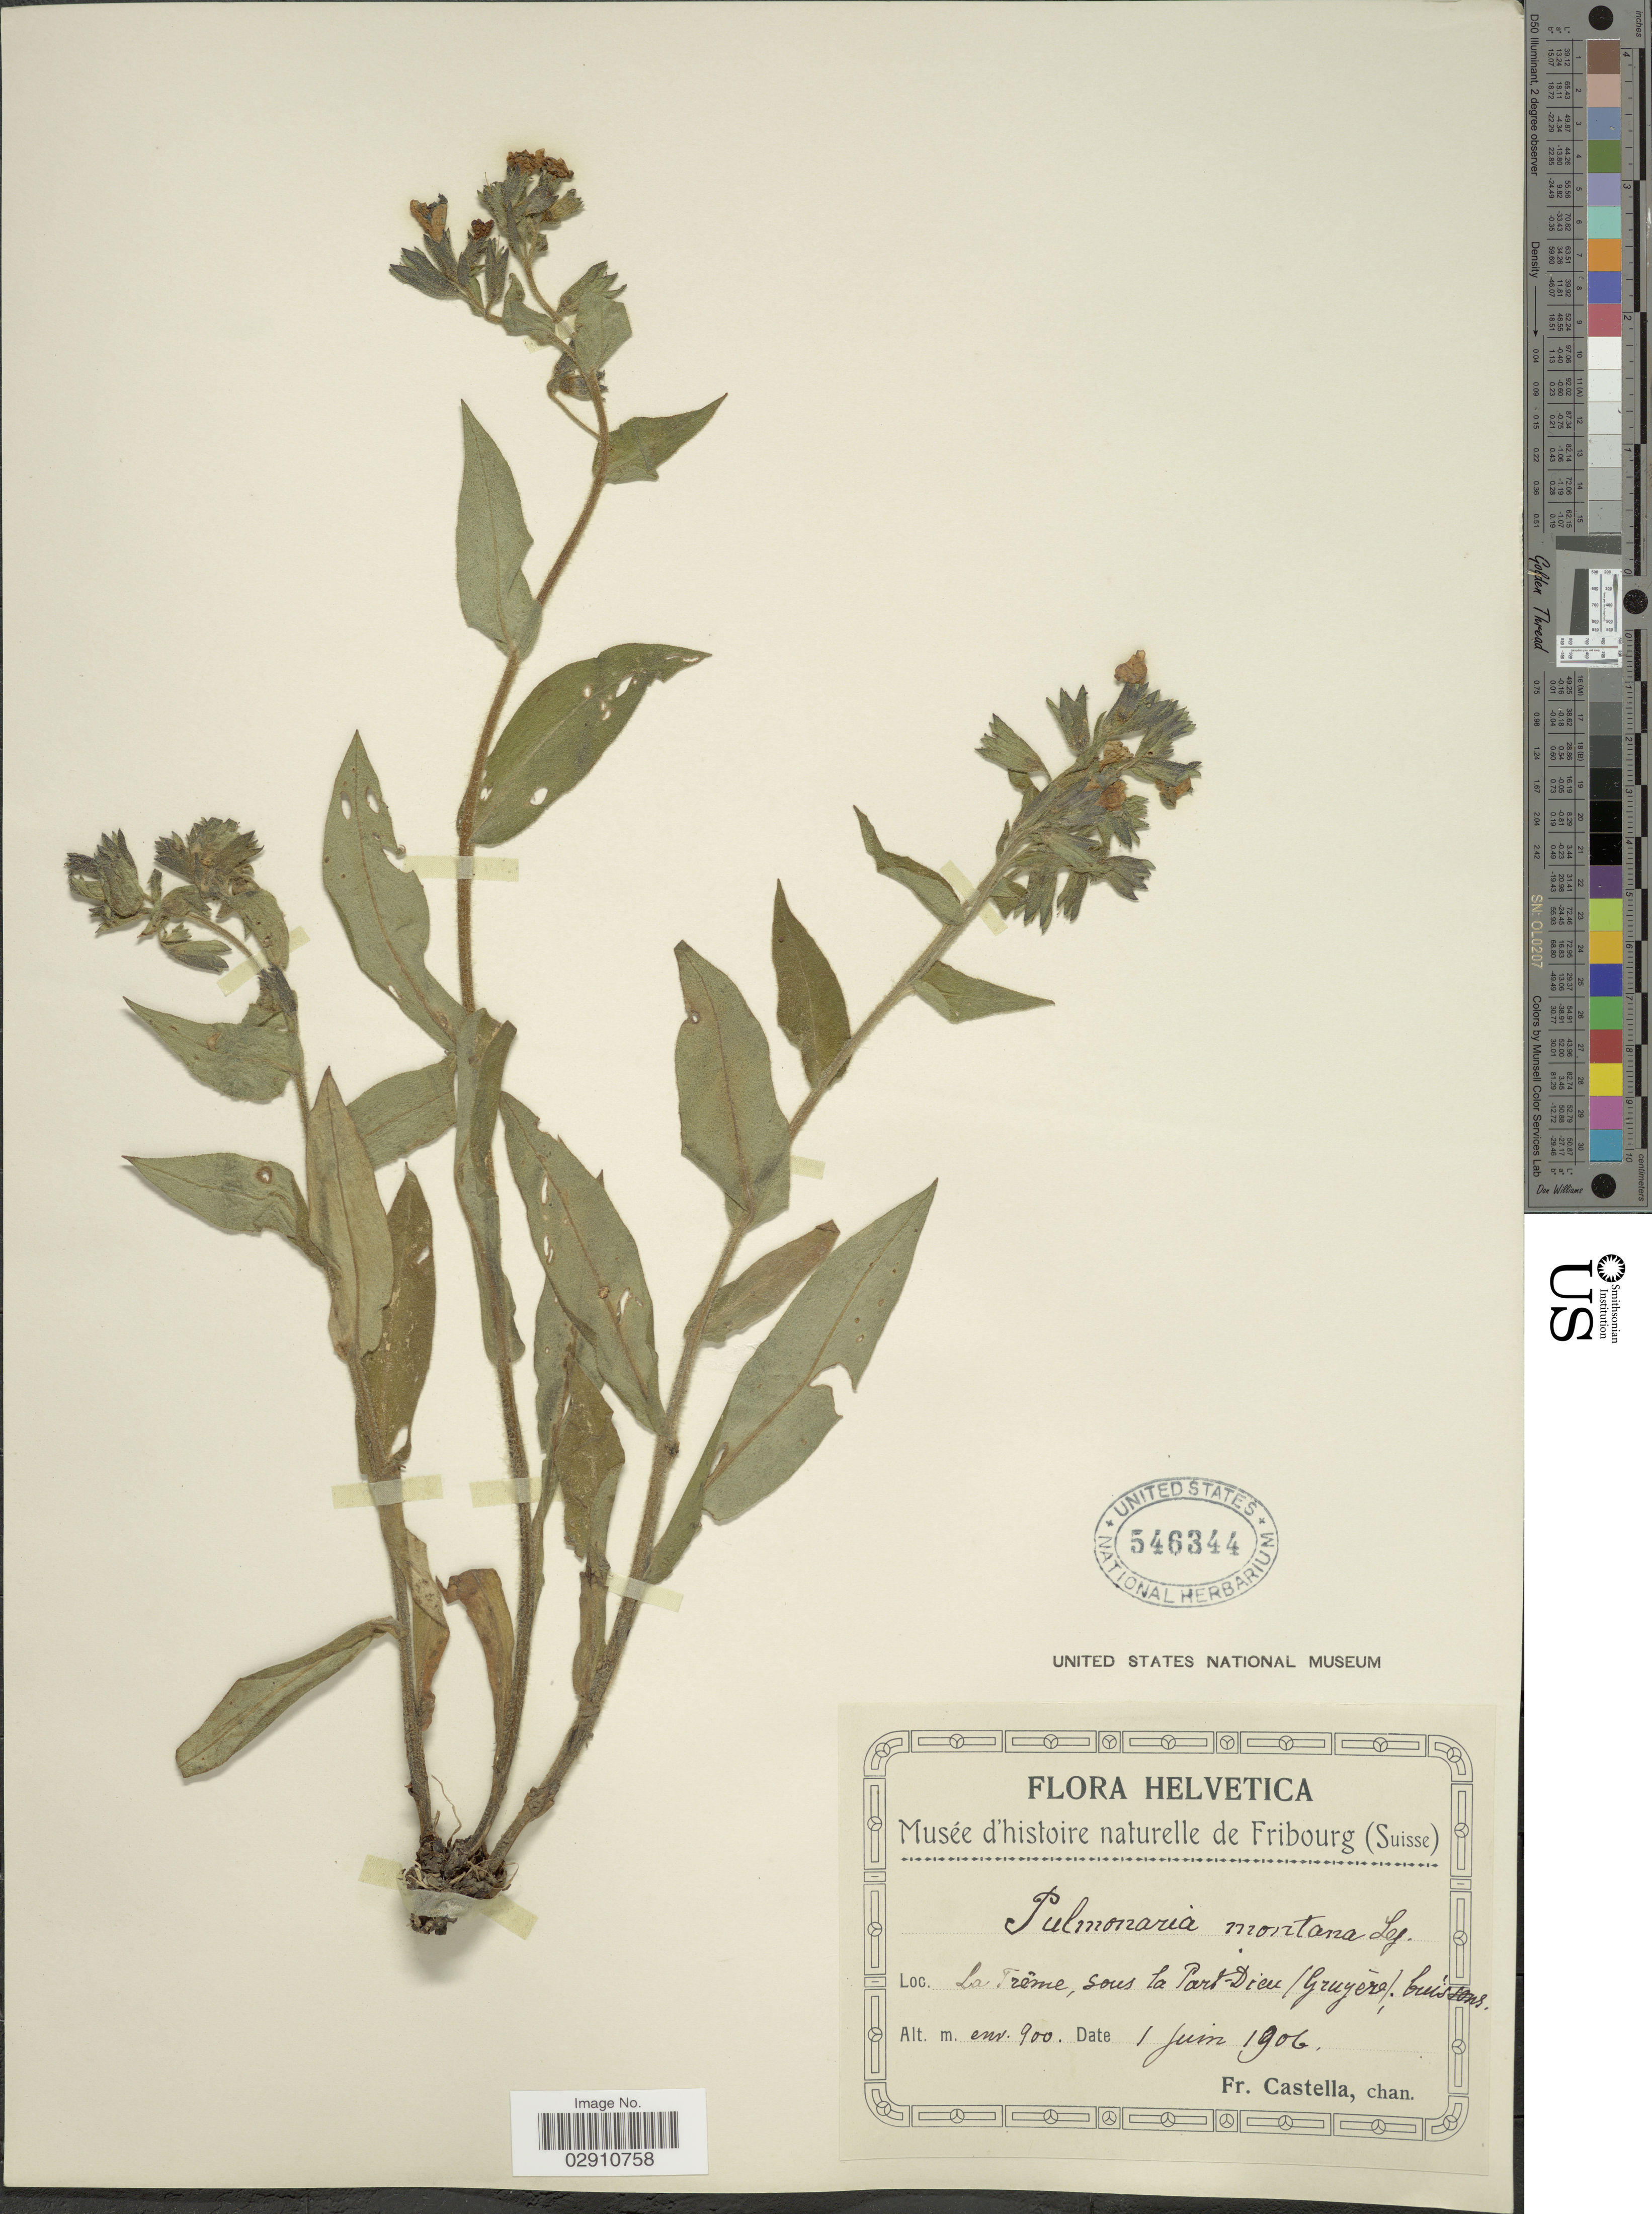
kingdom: Plantae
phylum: Tracheophyta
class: Magnoliopsida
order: Boraginales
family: Boraginaceae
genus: Pulmonaria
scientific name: Pulmonaria montana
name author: Lej.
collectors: Fr. Castella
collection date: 1906-06-01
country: Switzerland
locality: Helvetica. La Trëme, sous la Part-Dieu (Gruyére), buissons.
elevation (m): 900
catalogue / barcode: US 546344